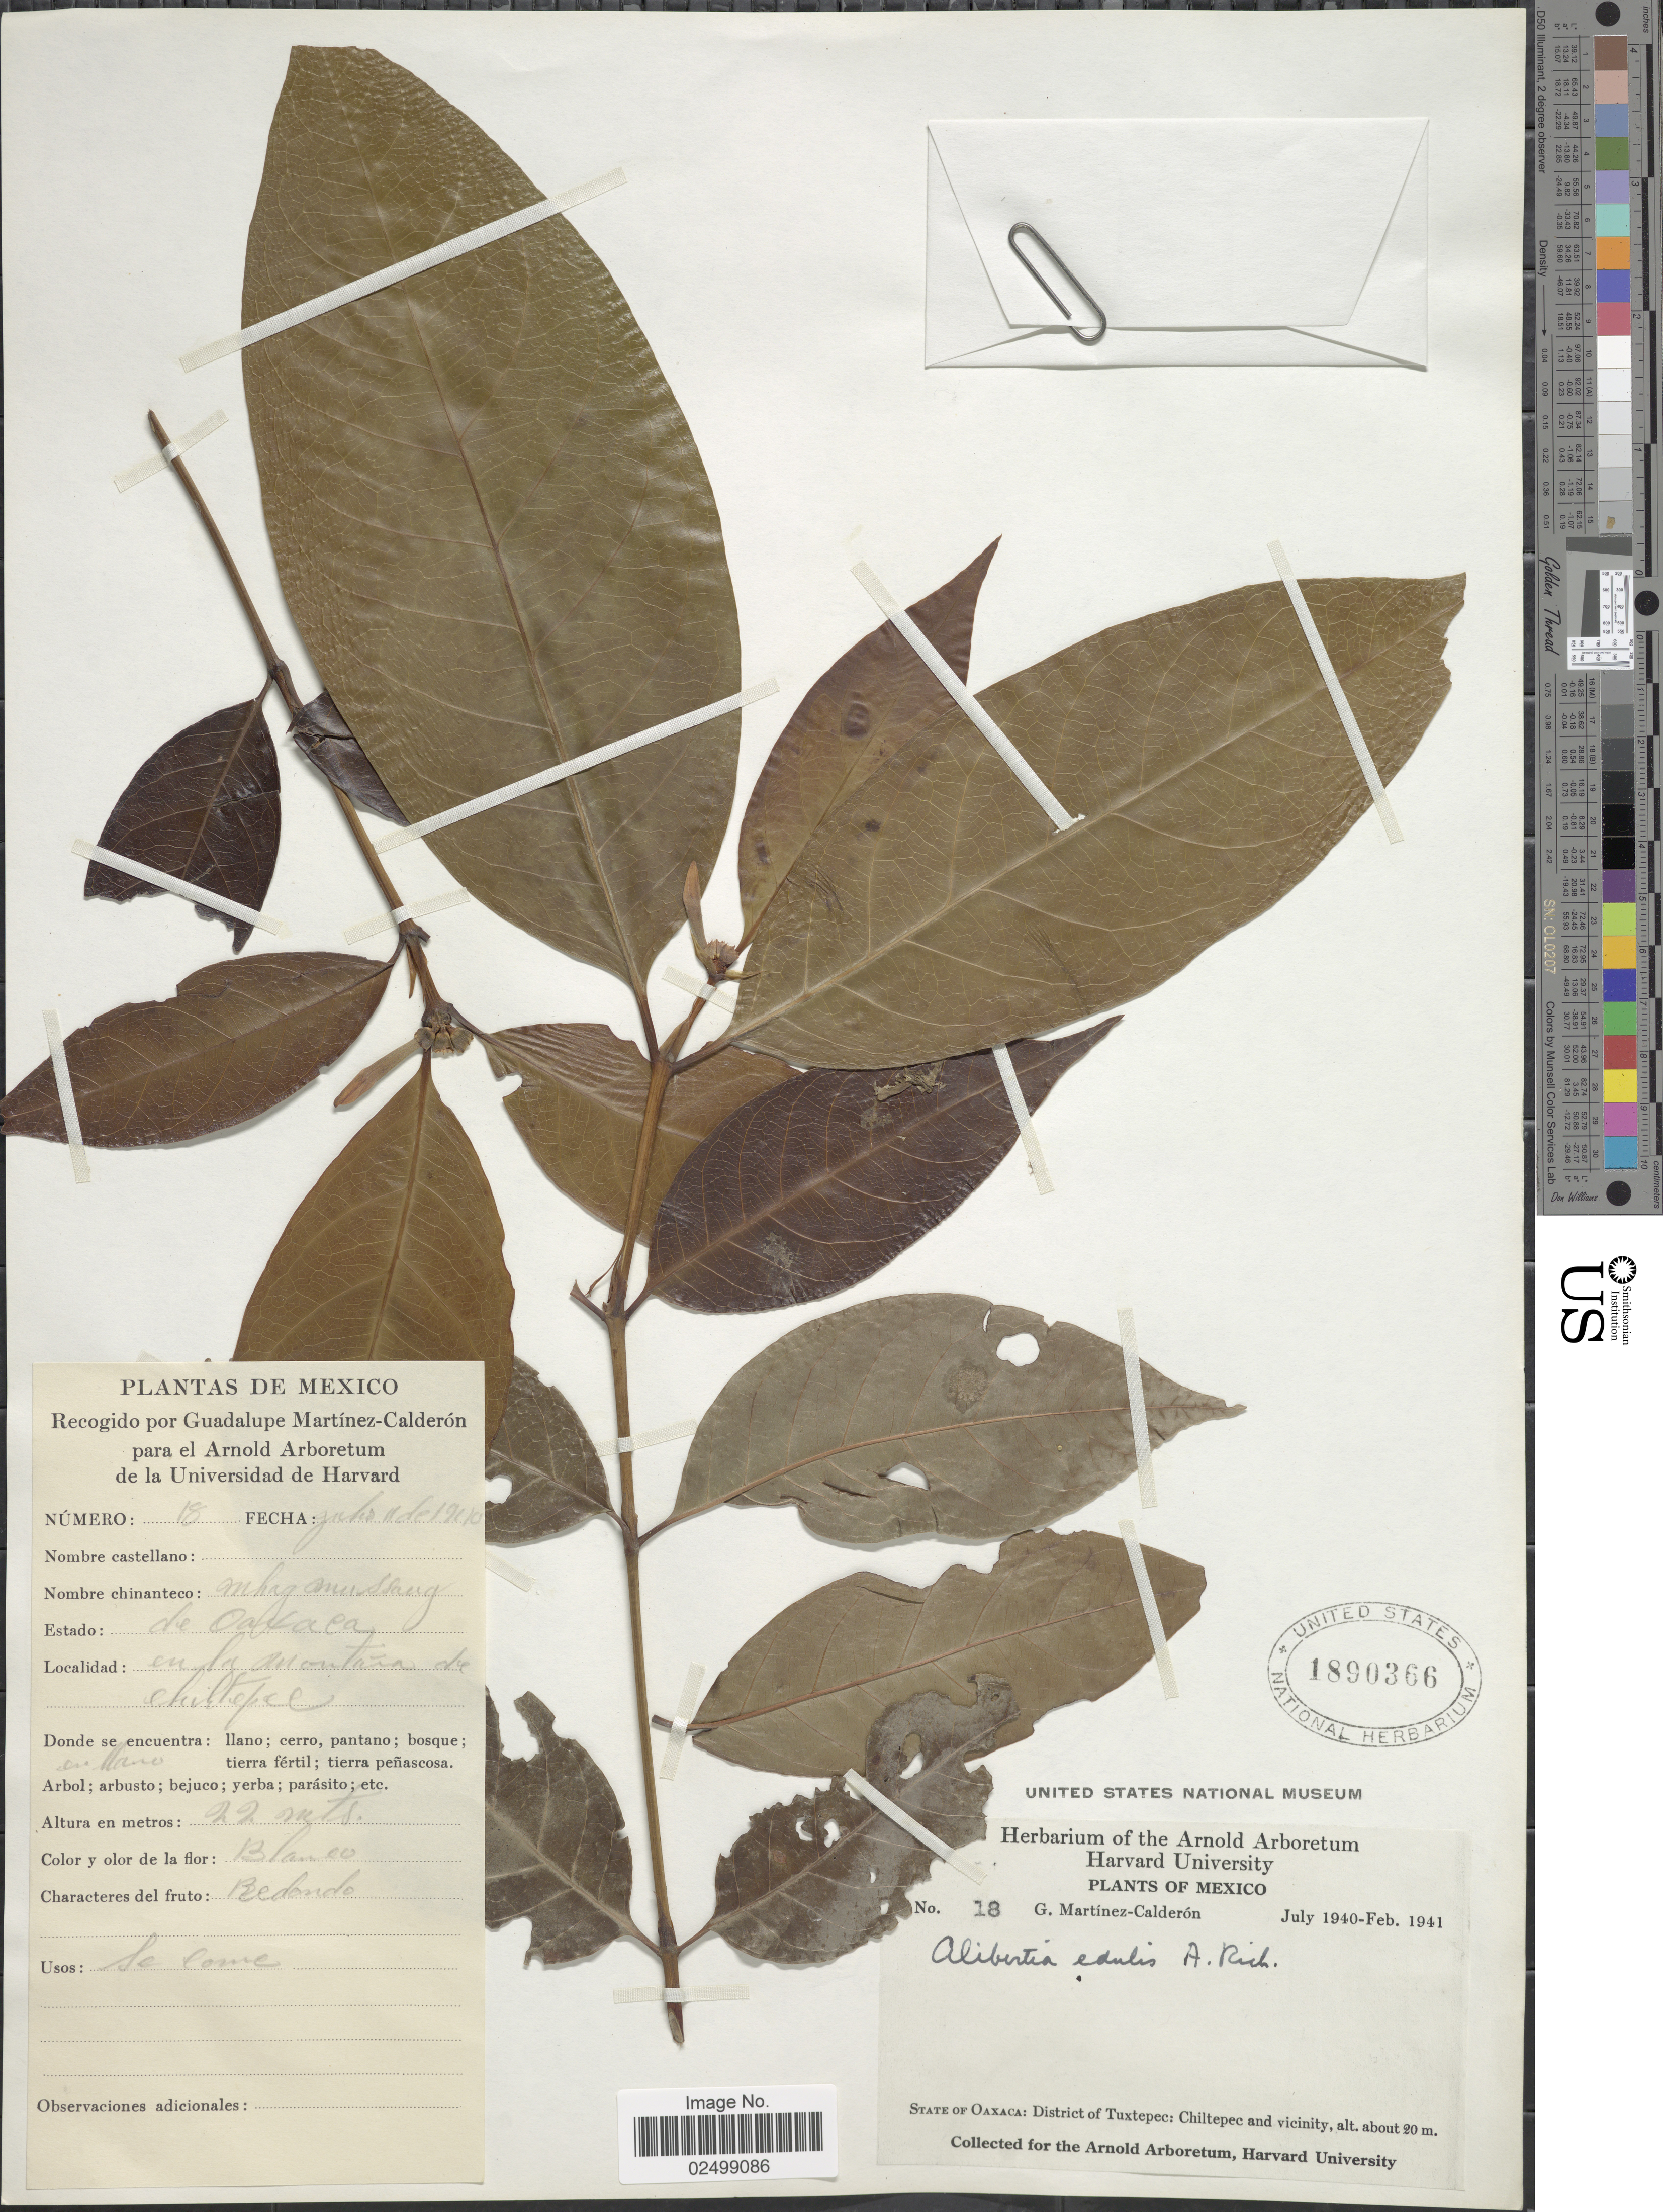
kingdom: Plantae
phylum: Tracheophyta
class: Magnoliopsida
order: Gentianales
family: Rubiaceae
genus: Alibertia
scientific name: Alibertia edulis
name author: (Rich.) A. Rich. ex DC.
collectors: G. Martinez-C.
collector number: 18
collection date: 1940-07/1941-02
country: Mexico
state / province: Oaxaca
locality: State of Oaxaca: District of Tuxtepec; Chiltepec and vicinity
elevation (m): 20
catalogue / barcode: US 1890366